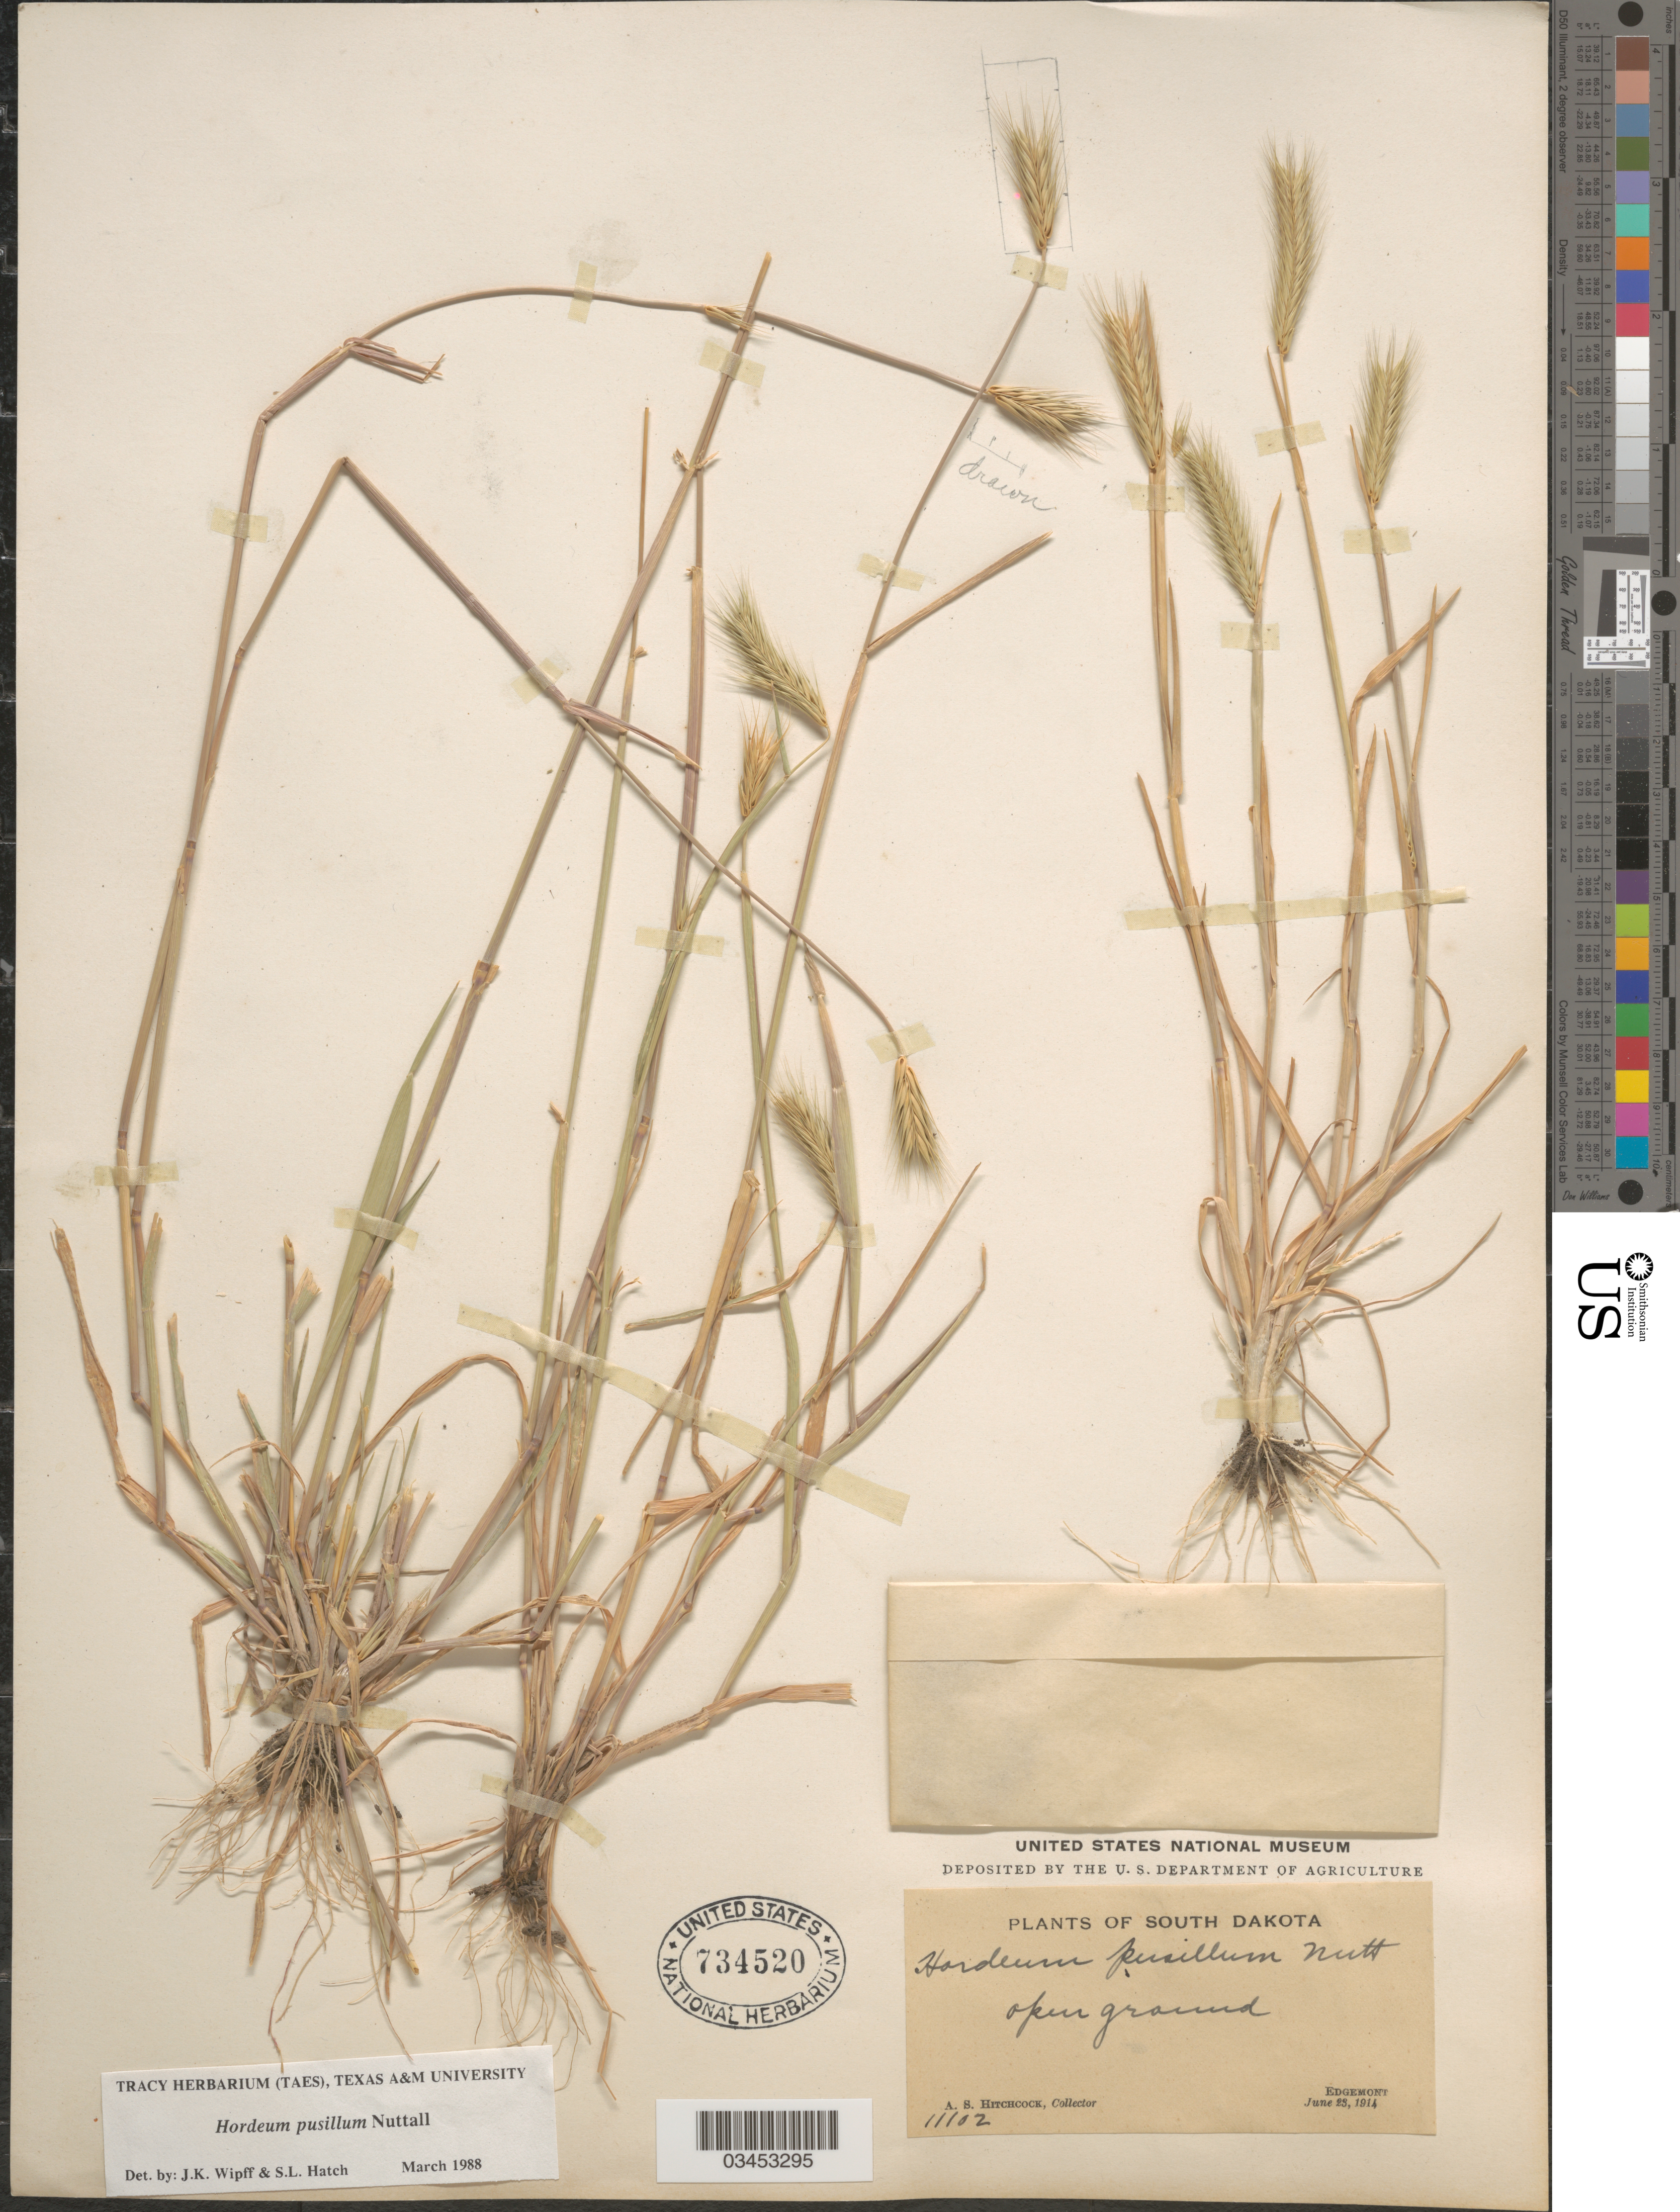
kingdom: Plantae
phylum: Tracheophyta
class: Liliopsida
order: Poales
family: Poaceae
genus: Hordeum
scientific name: Hordeum pusillum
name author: Nutt.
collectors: A. S. Hitchcock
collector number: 11102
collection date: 1914-06-23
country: United States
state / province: South Dakota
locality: Edgemont.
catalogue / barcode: US 734520